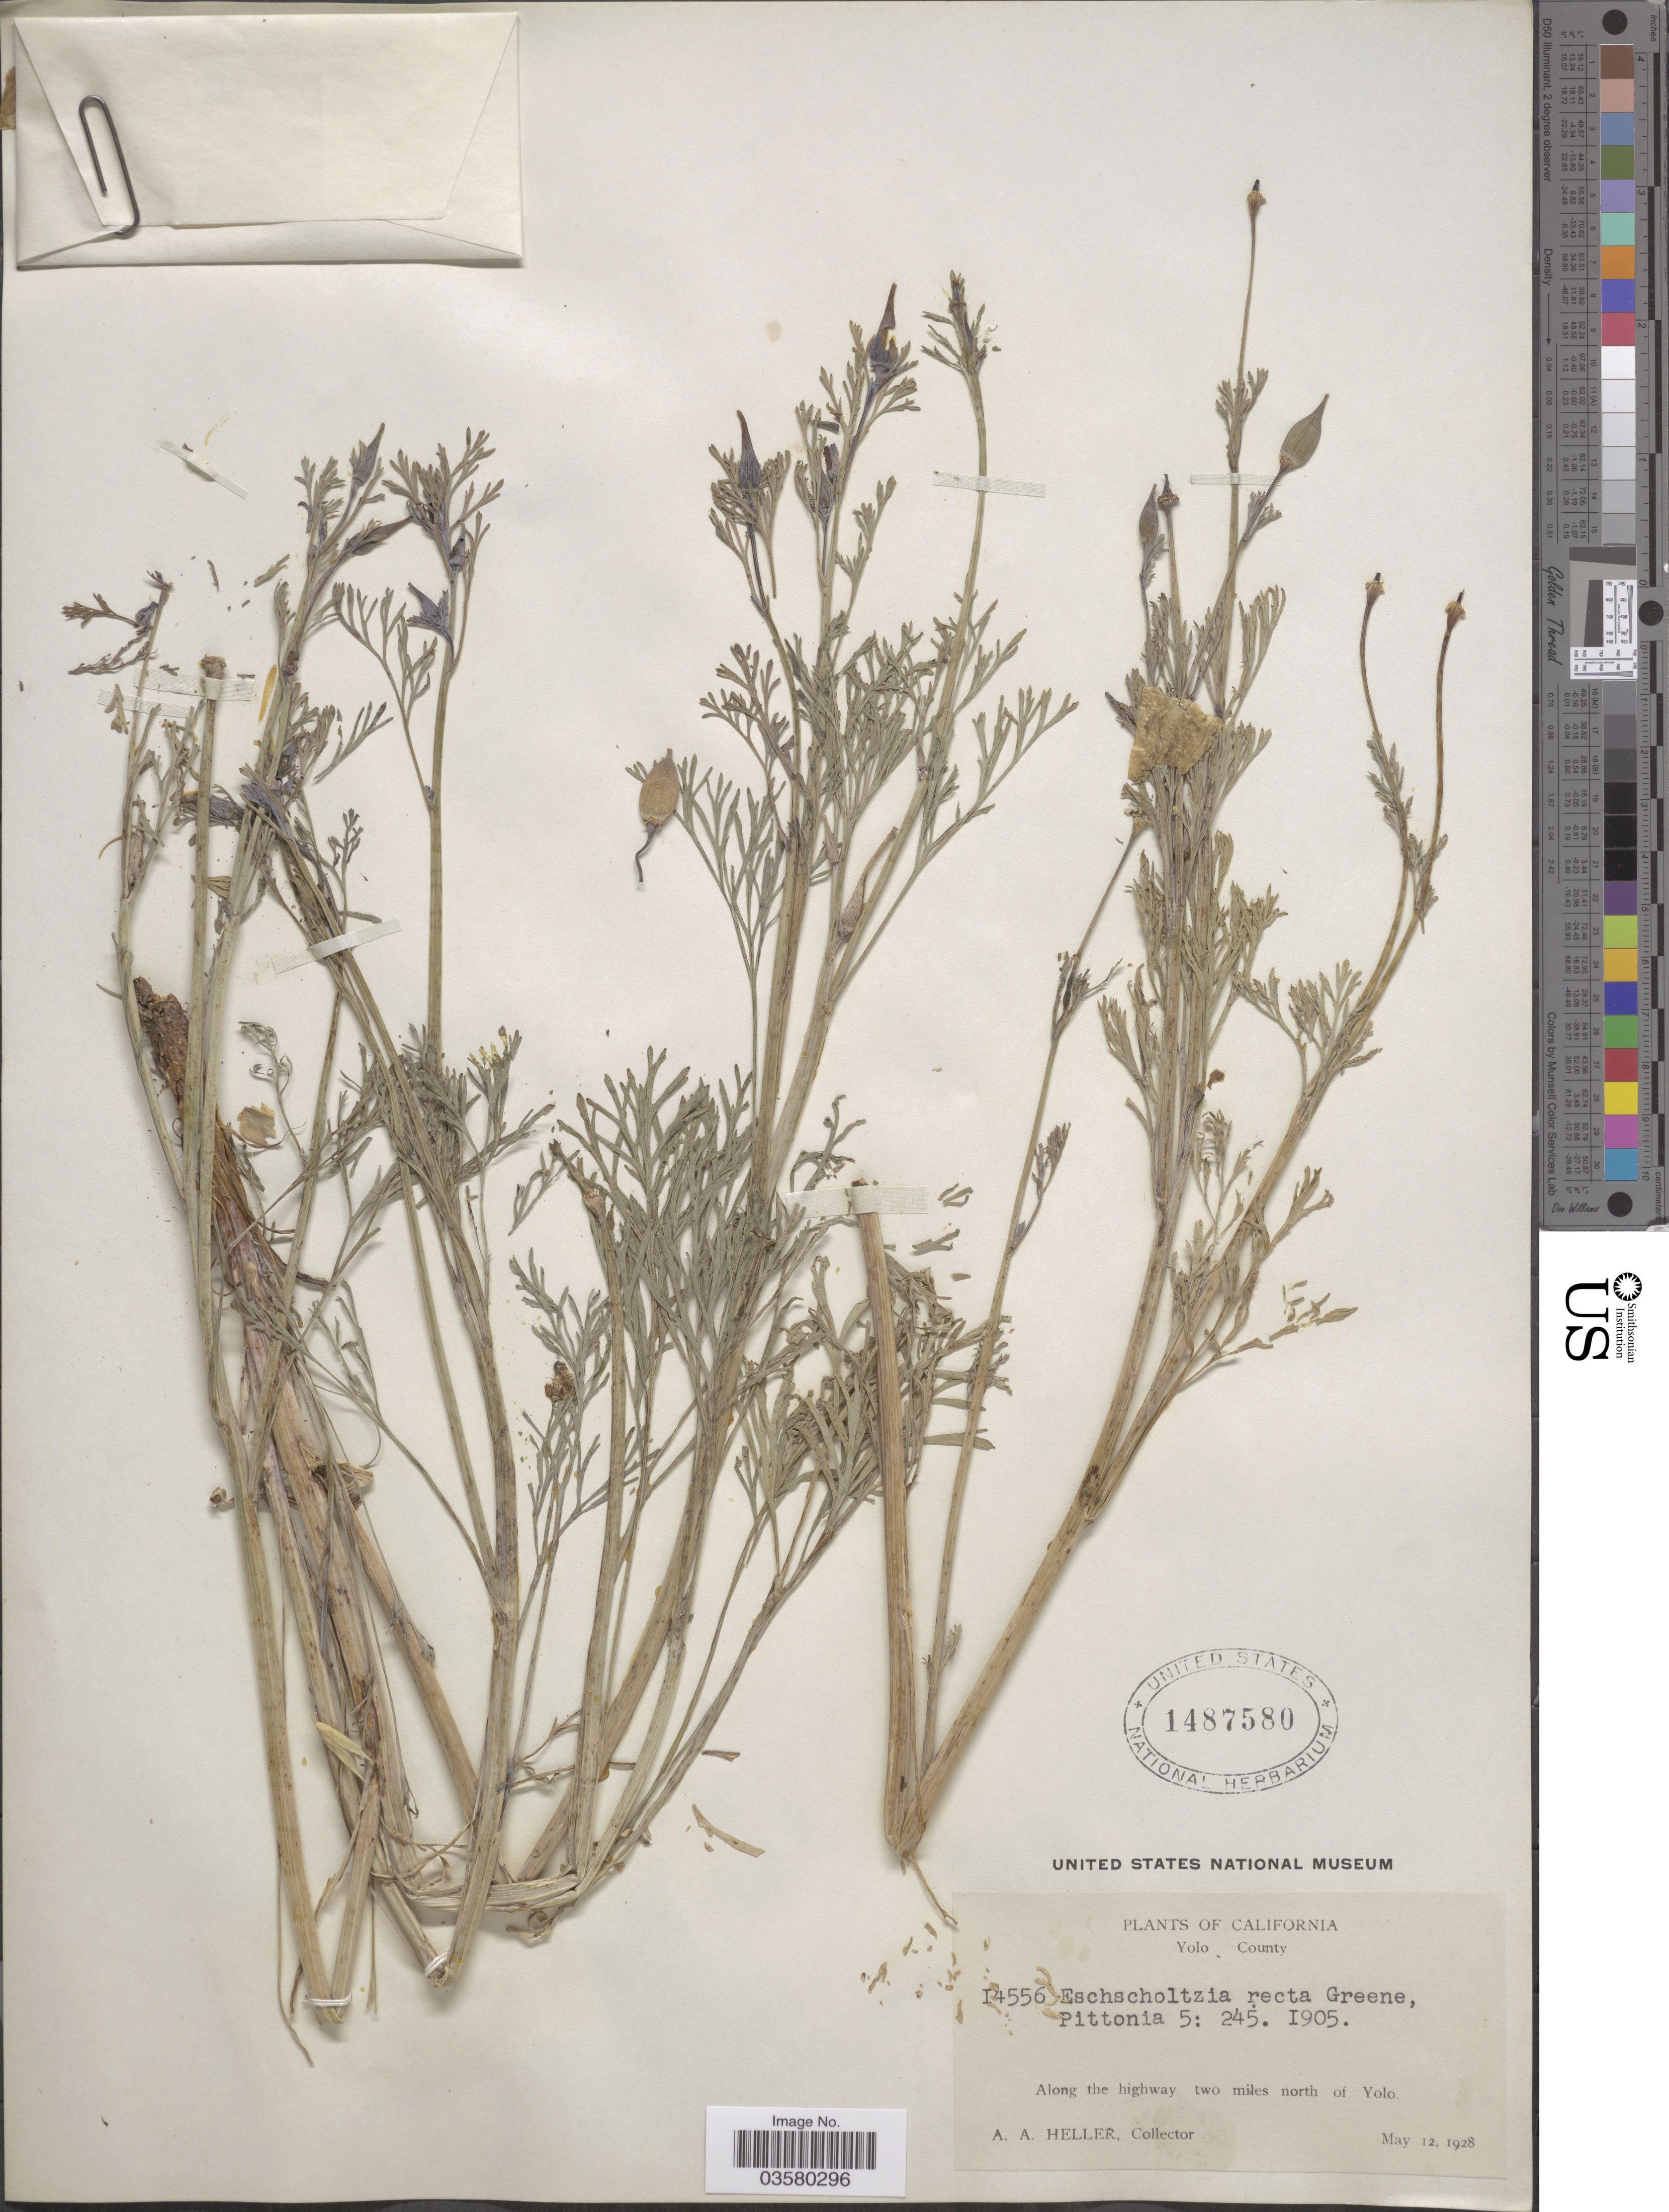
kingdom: Plantae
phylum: Tracheophyta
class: Magnoliopsida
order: Ranunculales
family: Papaveraceae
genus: Eschscholzia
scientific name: Eschscholzia californica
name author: Cham.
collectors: A. A. Heller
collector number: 14556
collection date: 1928-05-12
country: United States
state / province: California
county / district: Yolo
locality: Yolo County. Along the highway two miles north of Yolo.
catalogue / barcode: US 1487580